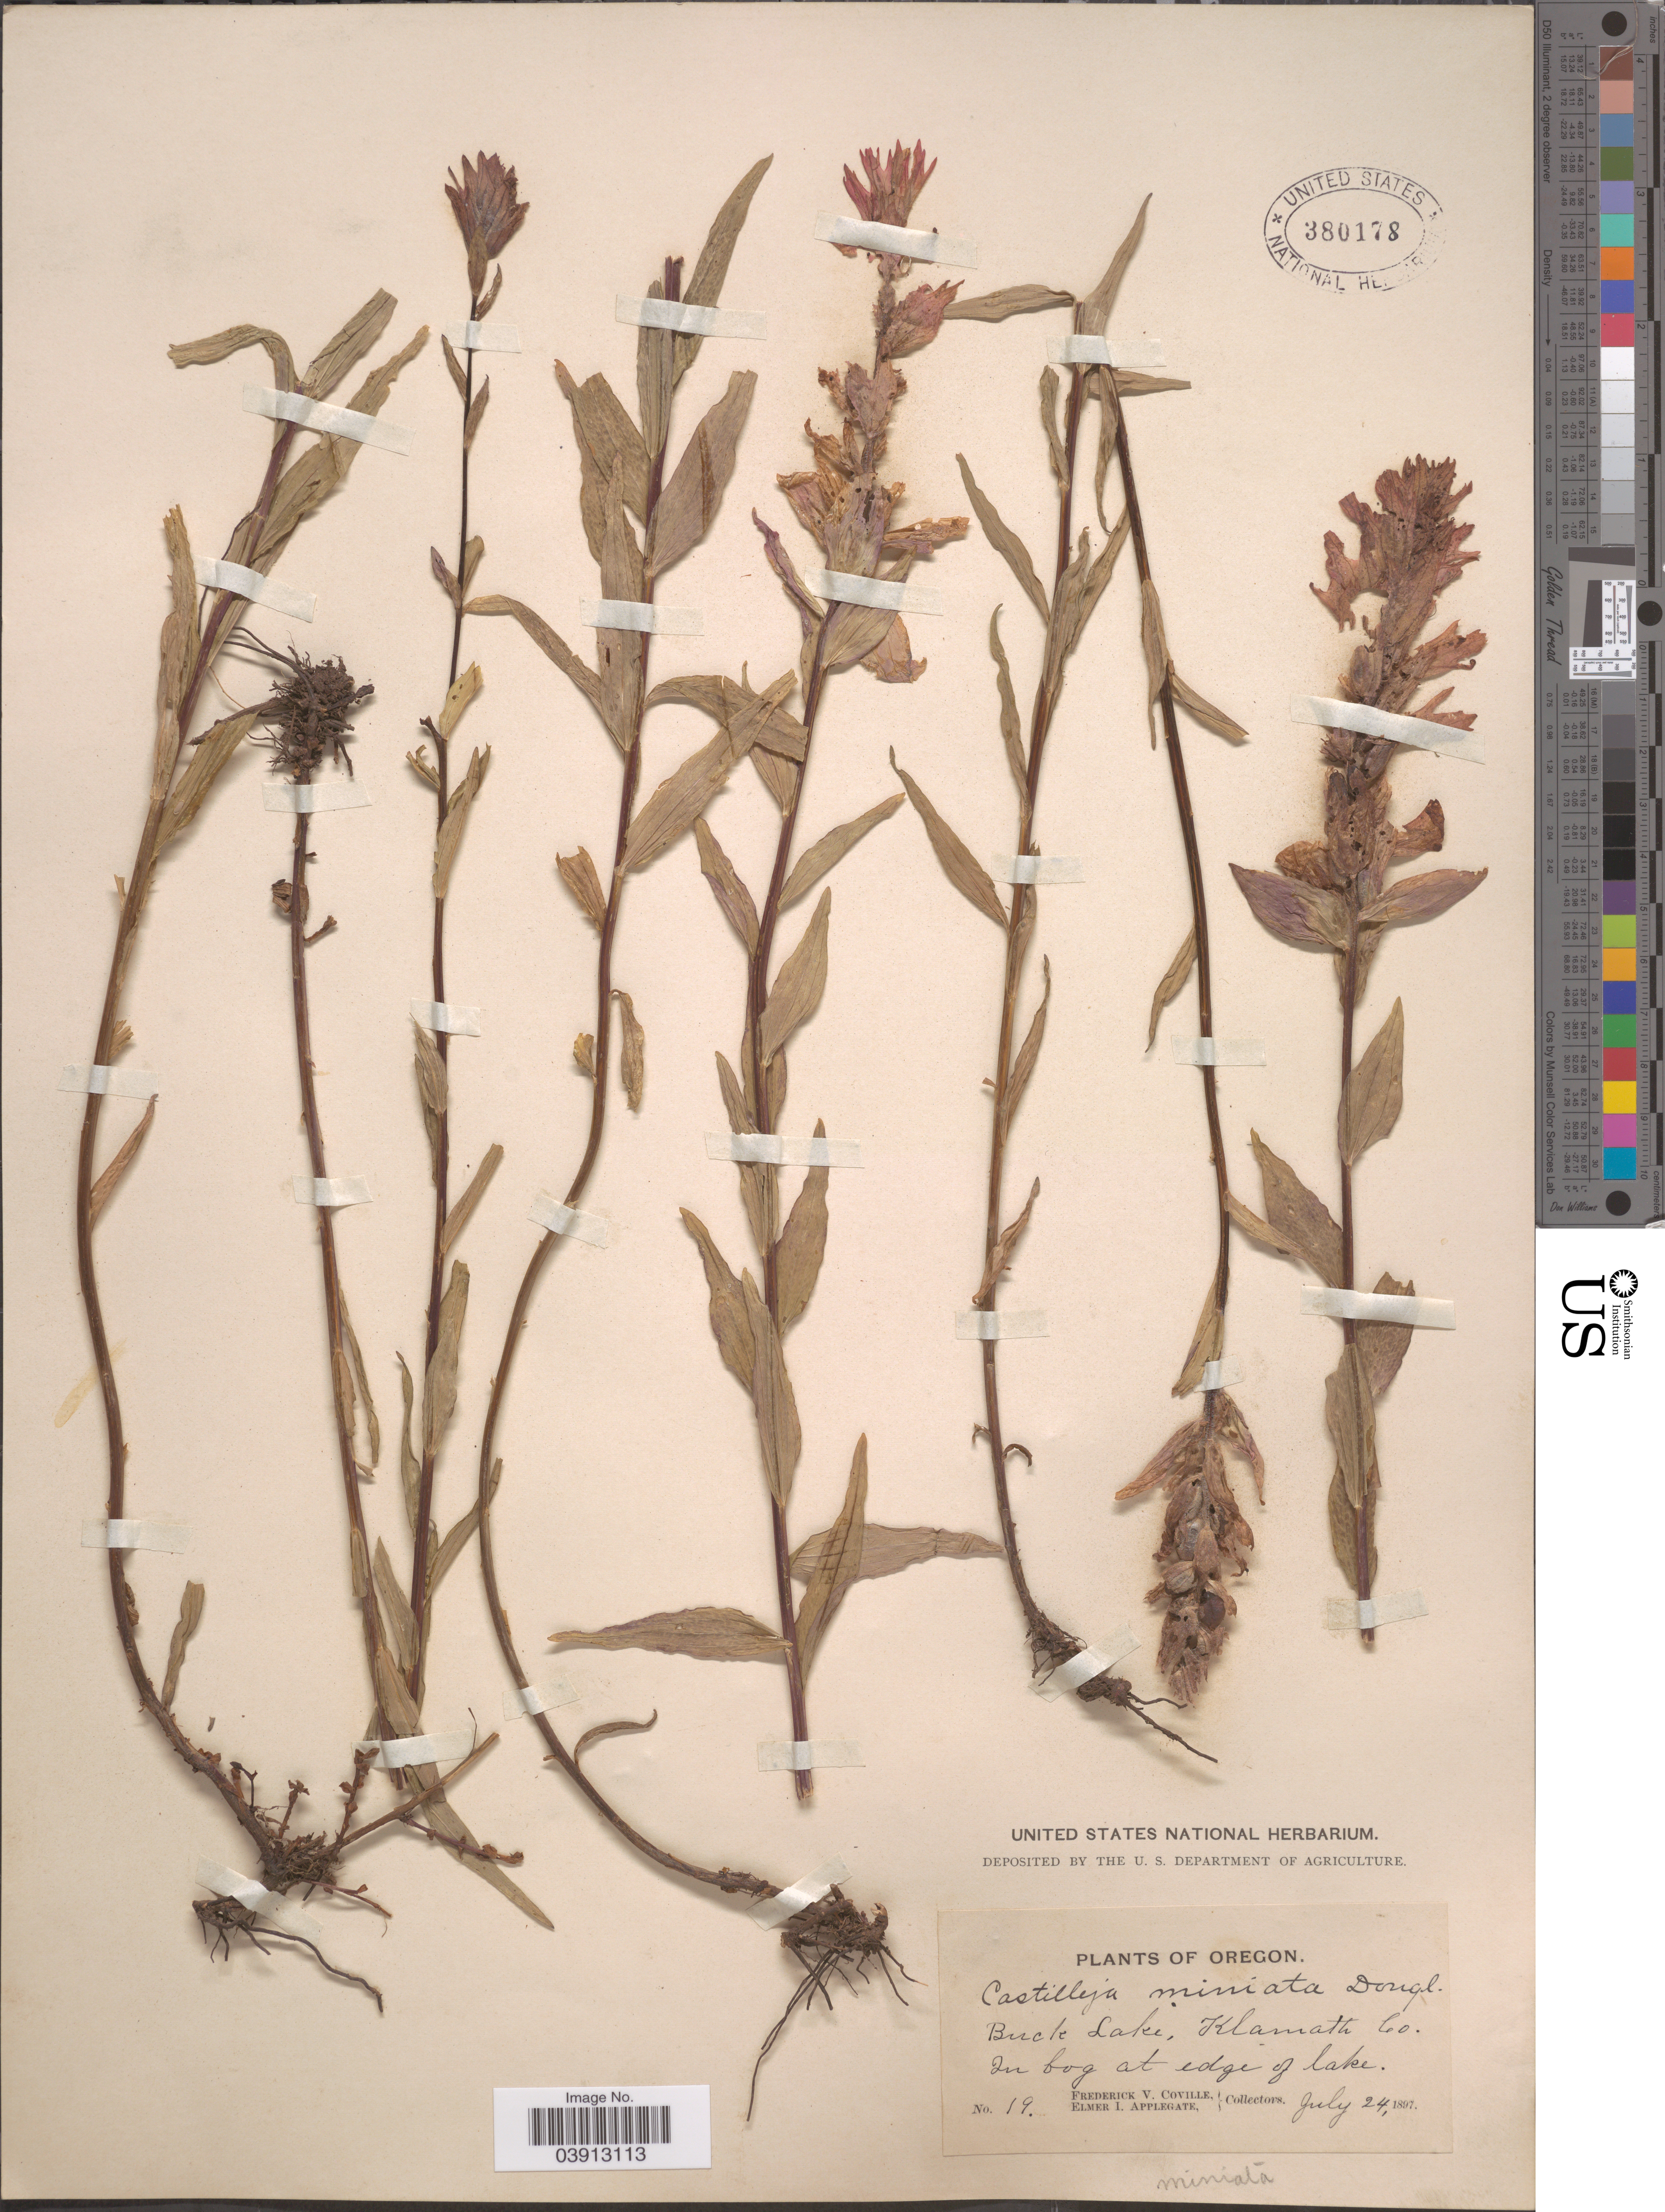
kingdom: Plantae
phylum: Tracheophyta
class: Magnoliopsida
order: Lamiales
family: Orobanchaceae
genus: Castilleja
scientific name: Castilleja miniata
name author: Douglas ex Hook.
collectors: F. V. Coville & E. I. Applegate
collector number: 19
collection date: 1897-07-24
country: United States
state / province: Oregon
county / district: Klamath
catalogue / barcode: US 380178